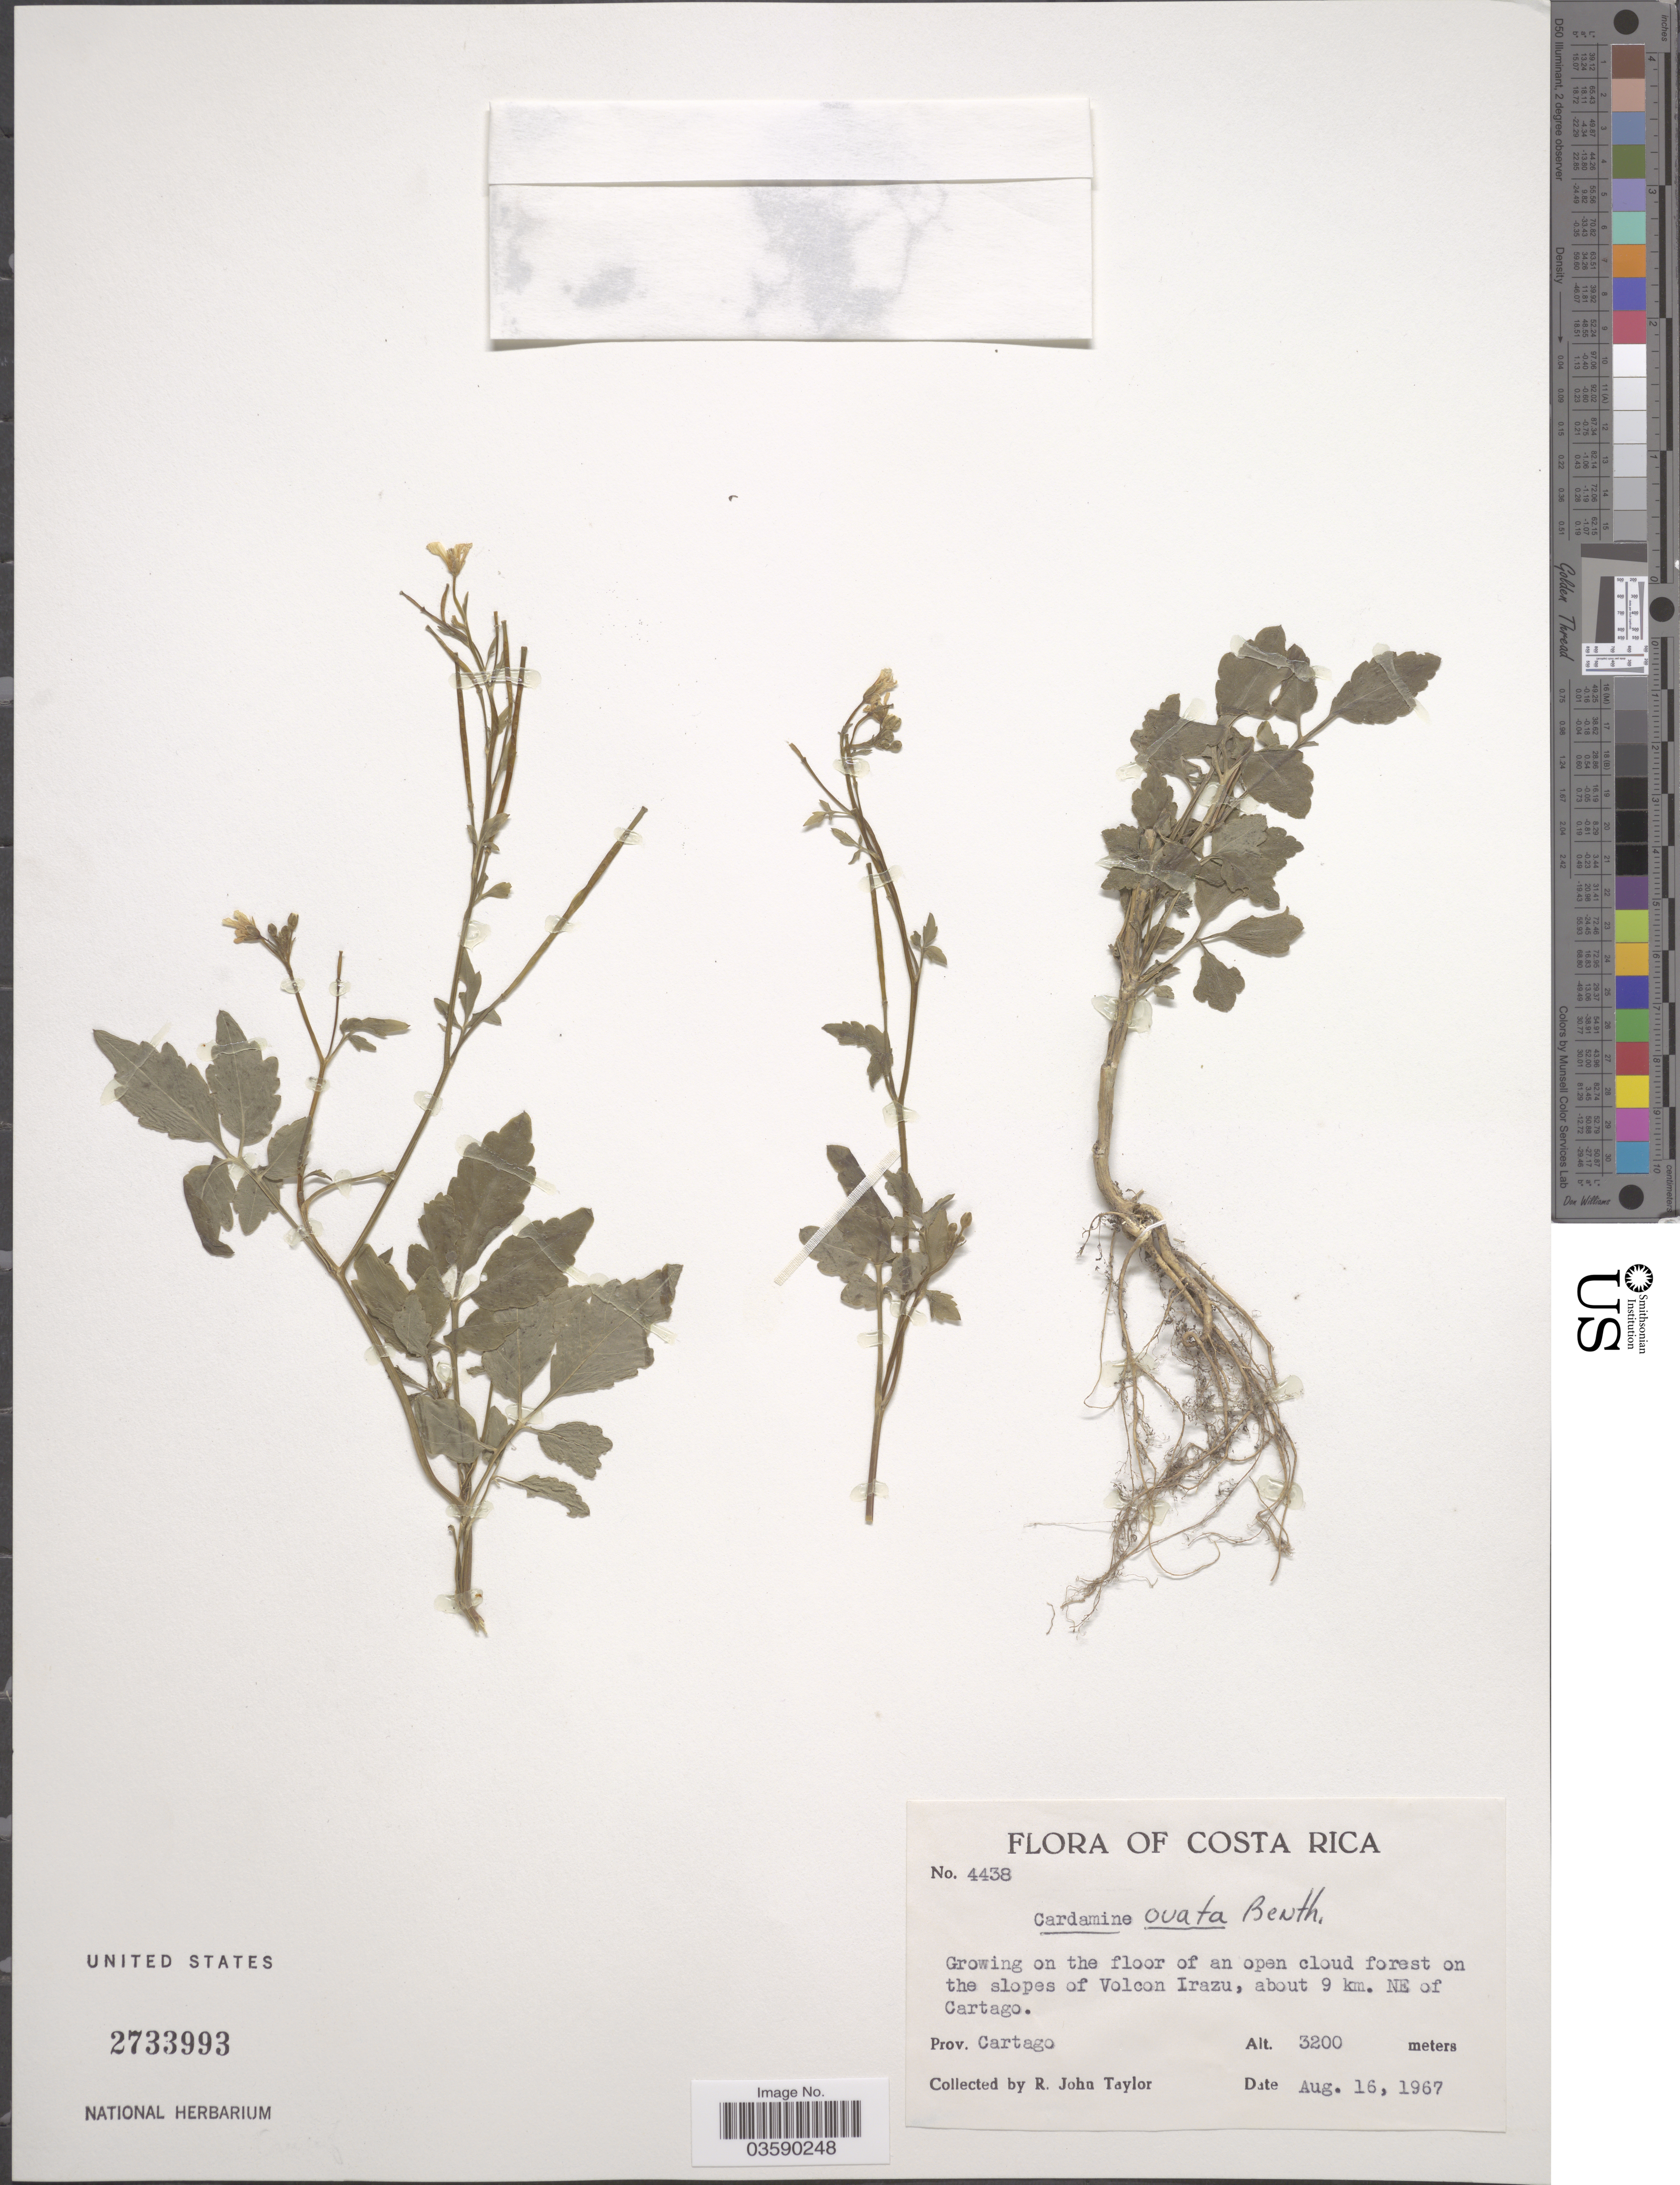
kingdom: Plantae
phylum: Tracheophyta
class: Magnoliopsida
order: Brassicales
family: Brassicaceae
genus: Cardamine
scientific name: Cardamine ovata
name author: Benth.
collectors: R. J. Taylor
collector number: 4438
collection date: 1967-08-16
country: Costa Rica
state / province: Cartago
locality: Growing on the floor of an open cloud forest on the slopes of Volcon Irazu, about 9 km. NE of Cartago.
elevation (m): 3200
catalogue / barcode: US 2733993